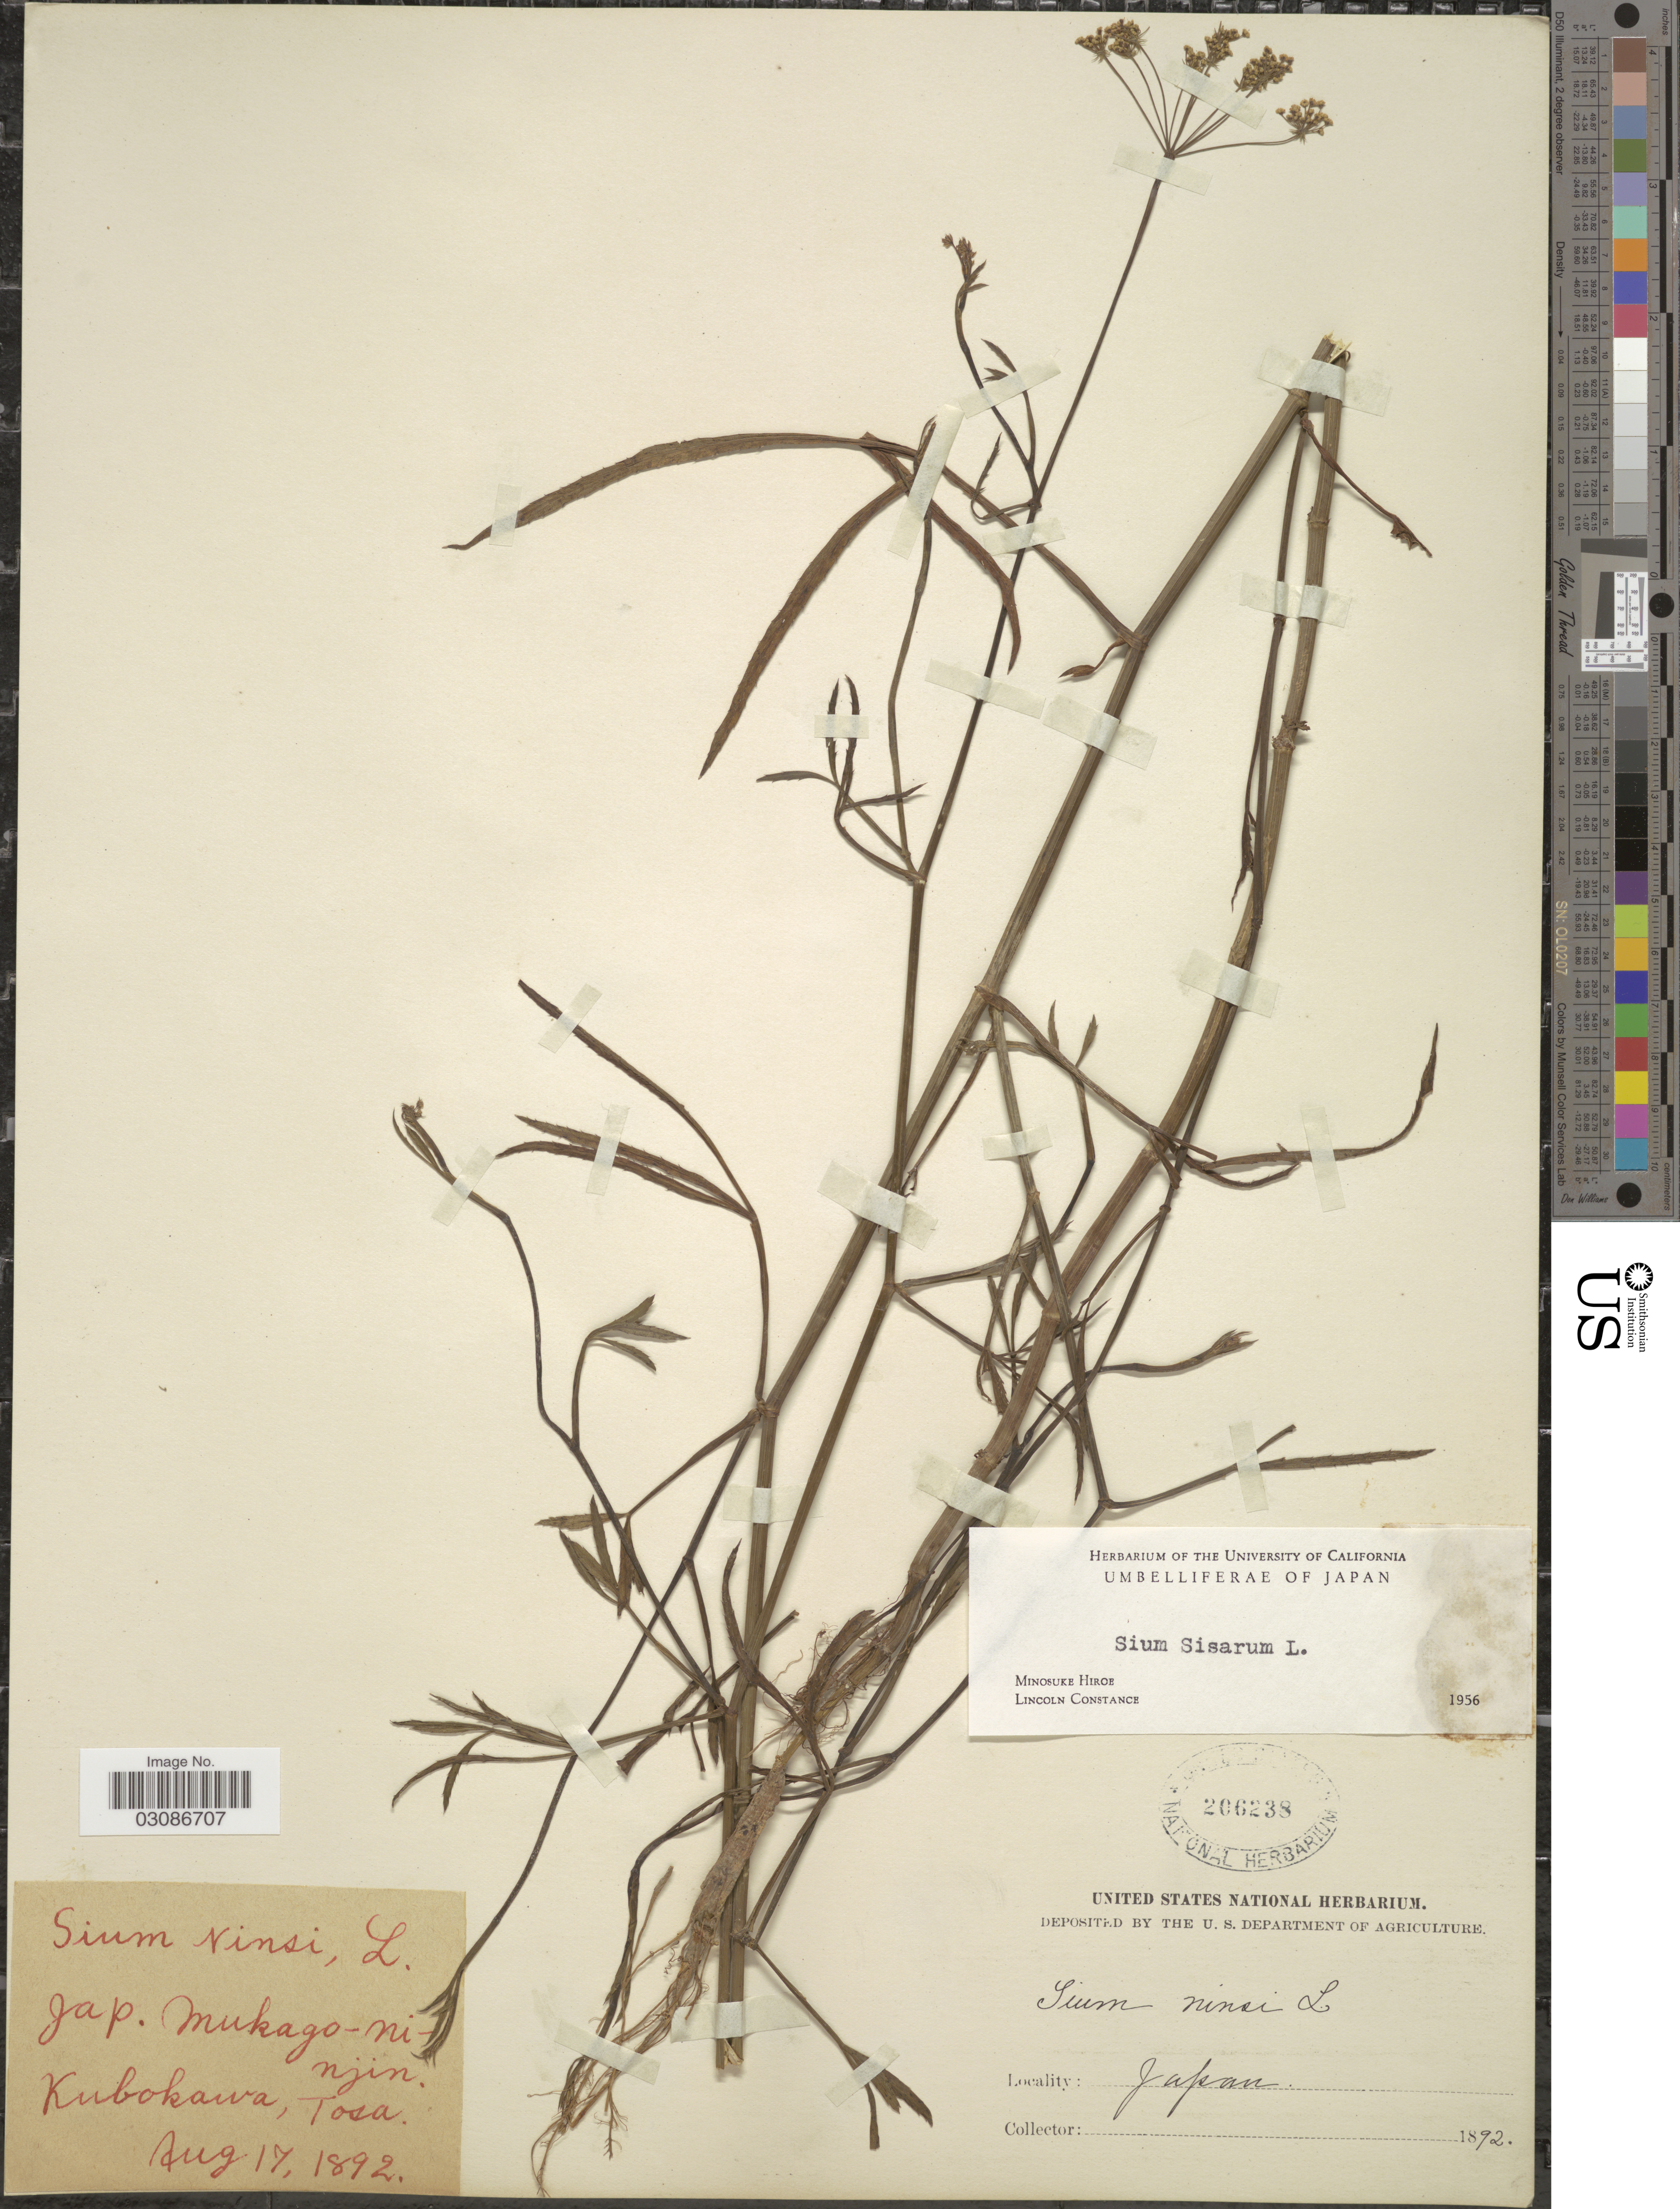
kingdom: Plantae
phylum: Tracheophyta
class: Magnoliopsida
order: Apiales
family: Apiaceae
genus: Sium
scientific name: Sium sisarum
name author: L.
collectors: ex herb. United States National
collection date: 1892-08-17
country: Japan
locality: Kubokawa, Tosa.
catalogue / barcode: US 266238